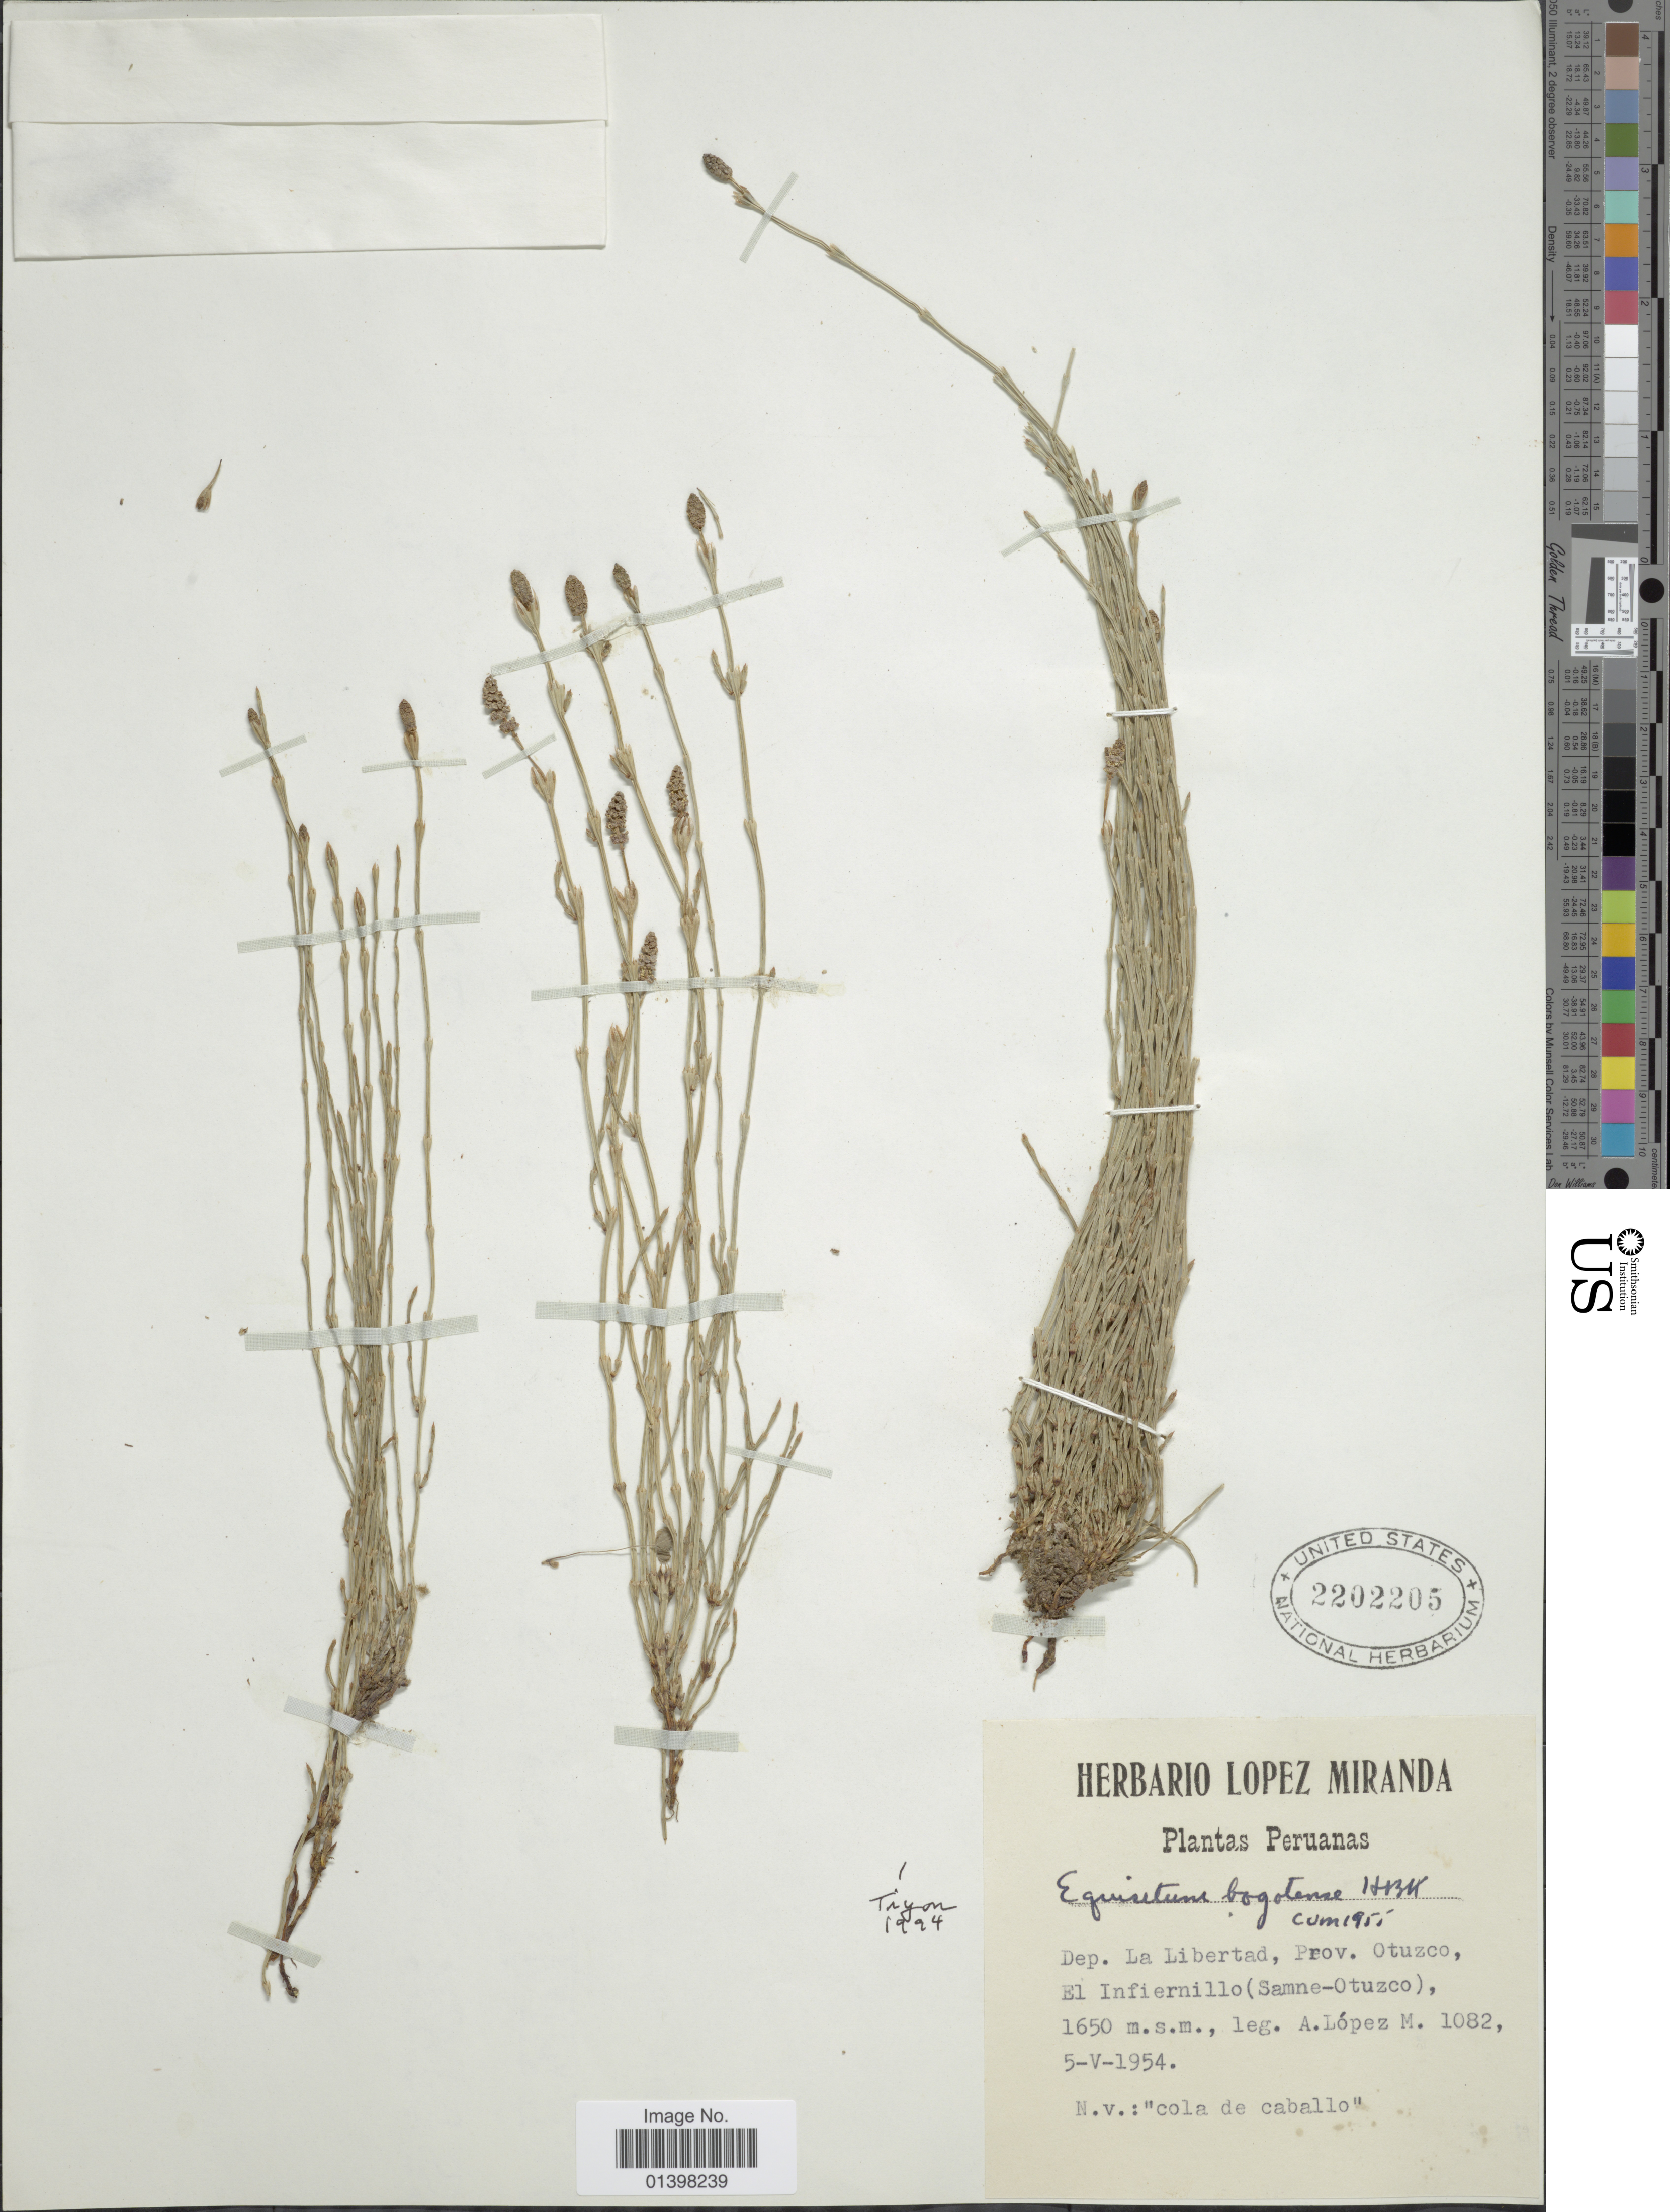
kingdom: Plantae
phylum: Tracheophyta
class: Polypodiopsida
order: Equisetales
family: Equisetaceae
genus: Equisetum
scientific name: Equisetum bogotense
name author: Kunth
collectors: A. López M.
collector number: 1082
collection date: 1954-05-05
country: Peru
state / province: La Libertad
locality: Prov. Otuzco, El Infiernillo (Samme-Otuzco)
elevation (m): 1650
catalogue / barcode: US 2202205